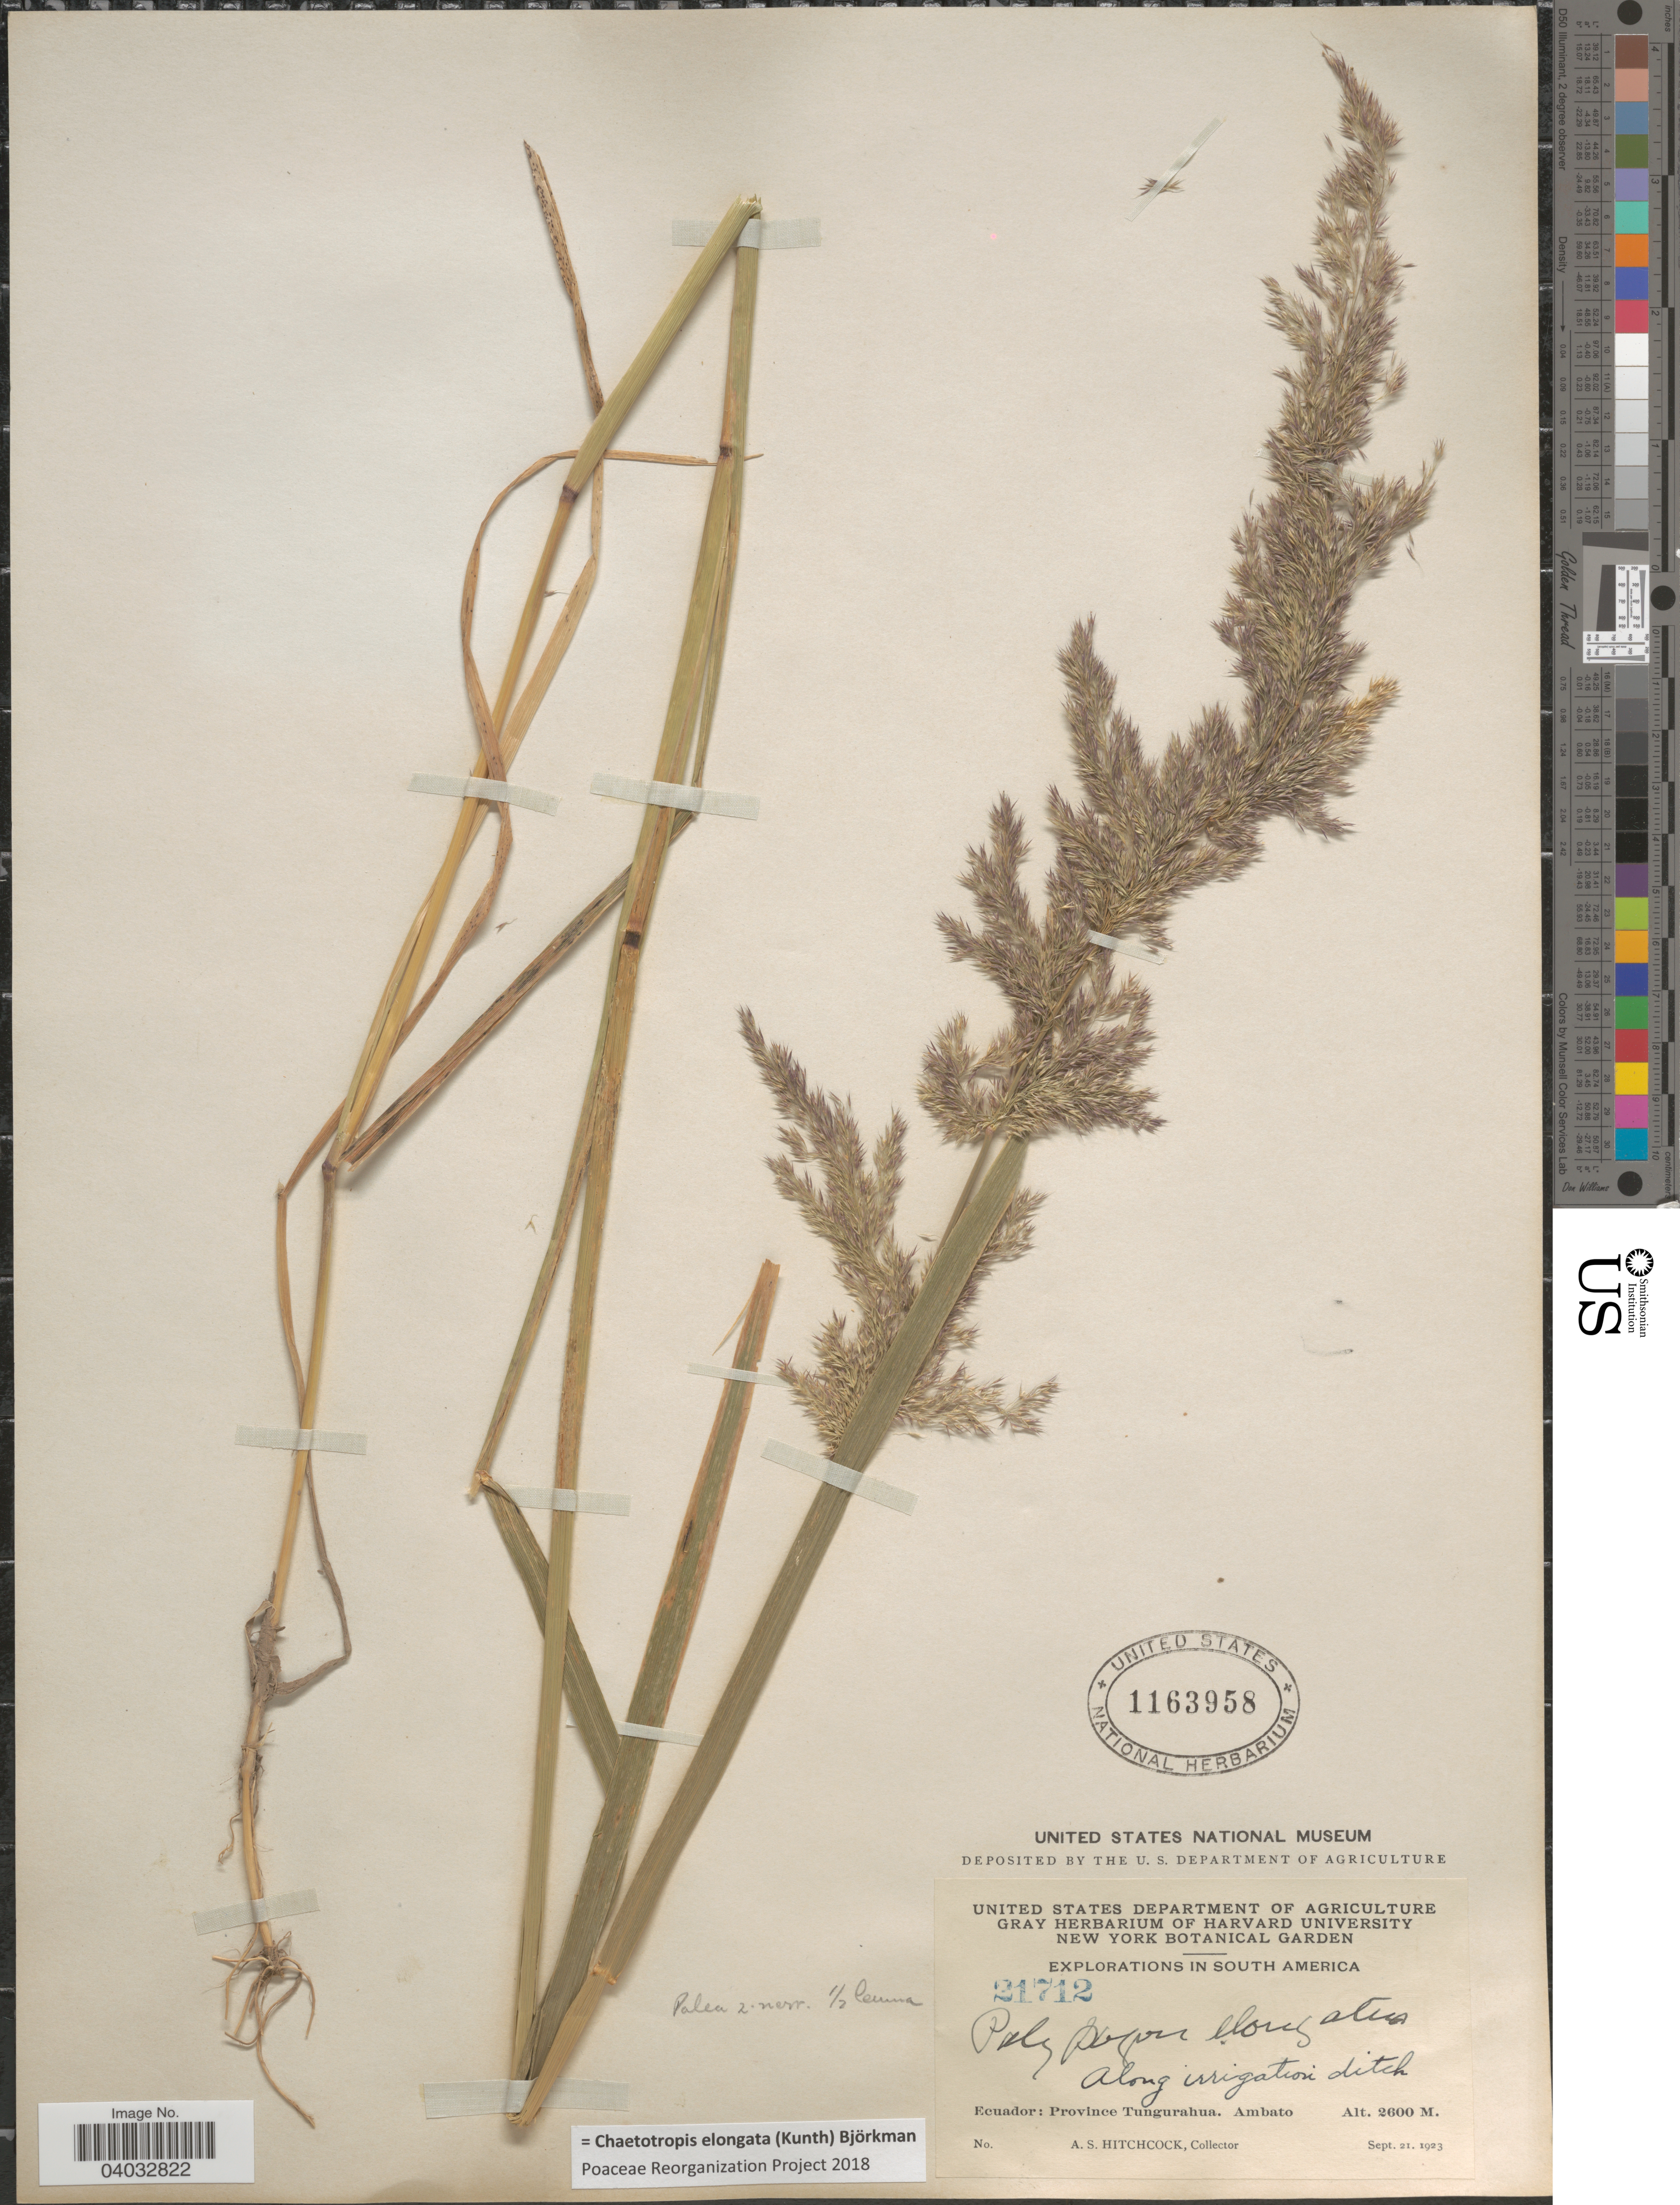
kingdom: Plantae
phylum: Tracheophyta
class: Liliopsida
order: Poales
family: Poaceae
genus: Chaetotropis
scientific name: Chaetotropis elongata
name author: (Kunth) Björkman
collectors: A. S. Hitchcock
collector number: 21712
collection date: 1923-09-21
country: Ecuador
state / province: Tungurahua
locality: Along irrigation ditch. Ambato.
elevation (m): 2600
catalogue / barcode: US 1163958